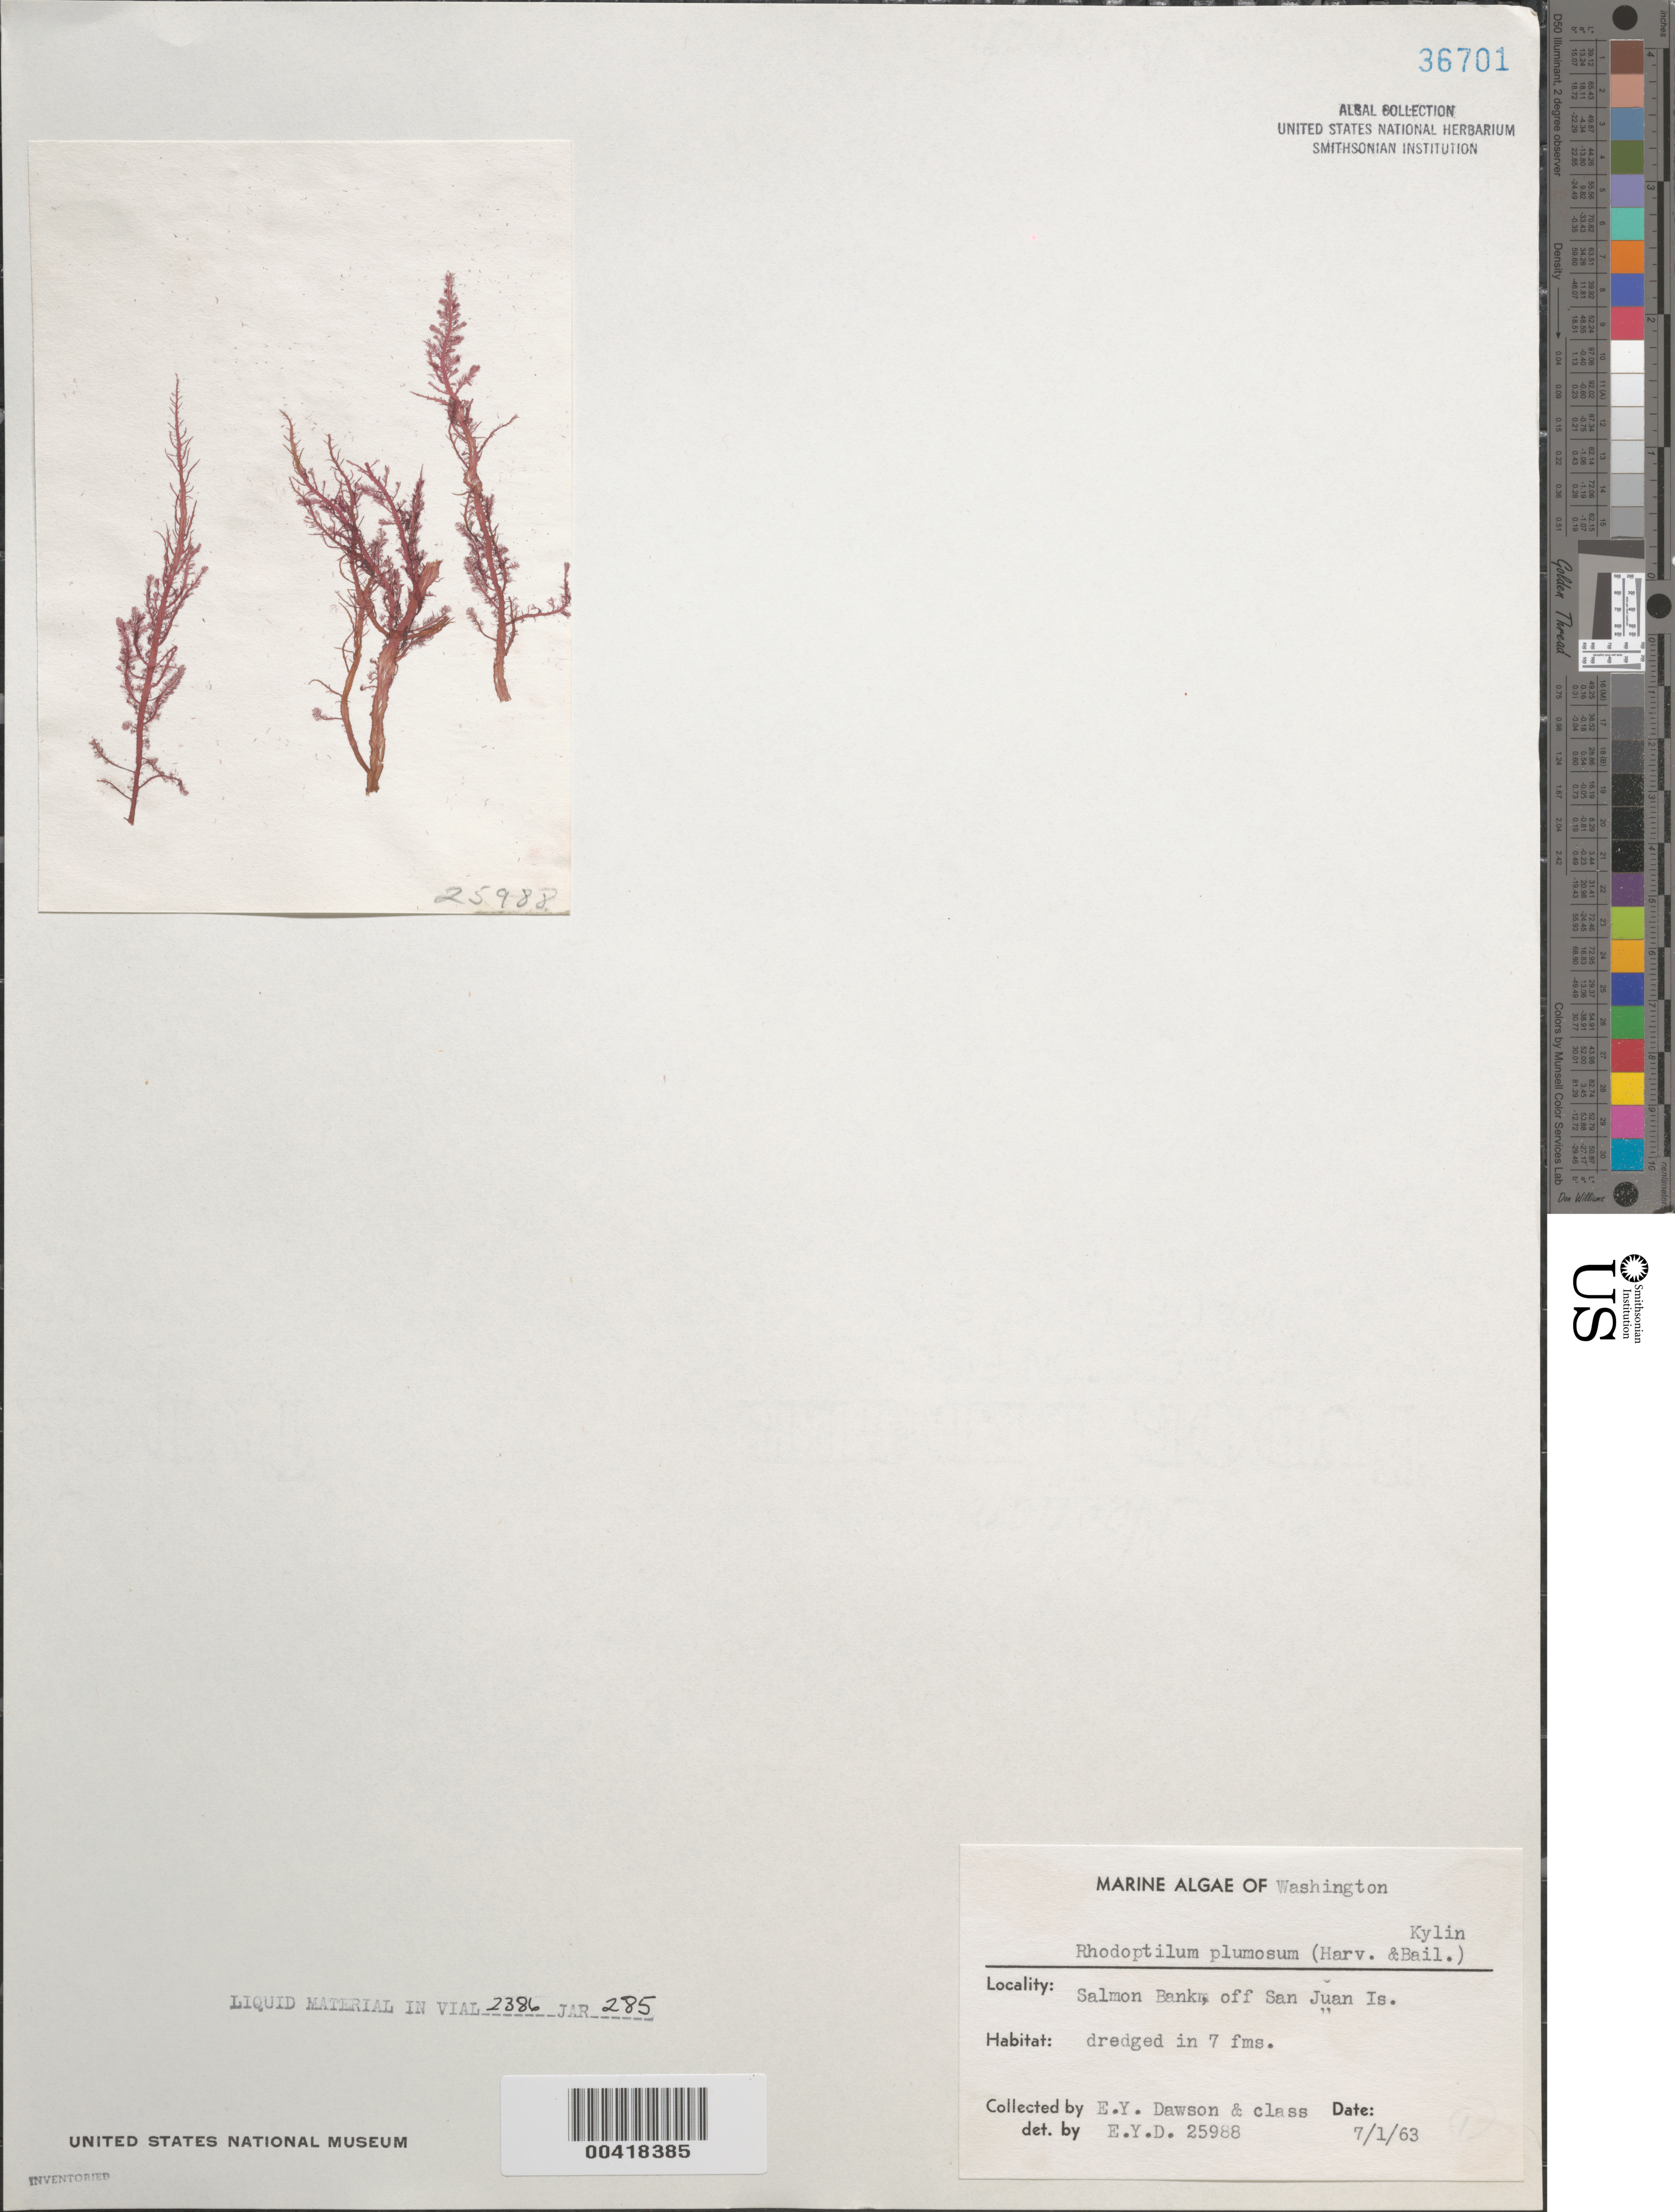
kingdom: Plantae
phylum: Rhodophyta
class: Florideophyceae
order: Ceramiales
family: Dasyaceae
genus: Rhodoptilum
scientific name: Rhodoptilum plumosum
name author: (Harv. & Bail.) Kylin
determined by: Dawson, E. Y.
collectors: E. Y. Dawson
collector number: EYD 25988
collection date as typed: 01 Jul 1963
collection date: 1963-07-01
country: United States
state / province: Washington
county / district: San Juan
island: San Juan Island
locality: Salmon Bank, off San Juan Island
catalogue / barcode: US 36701